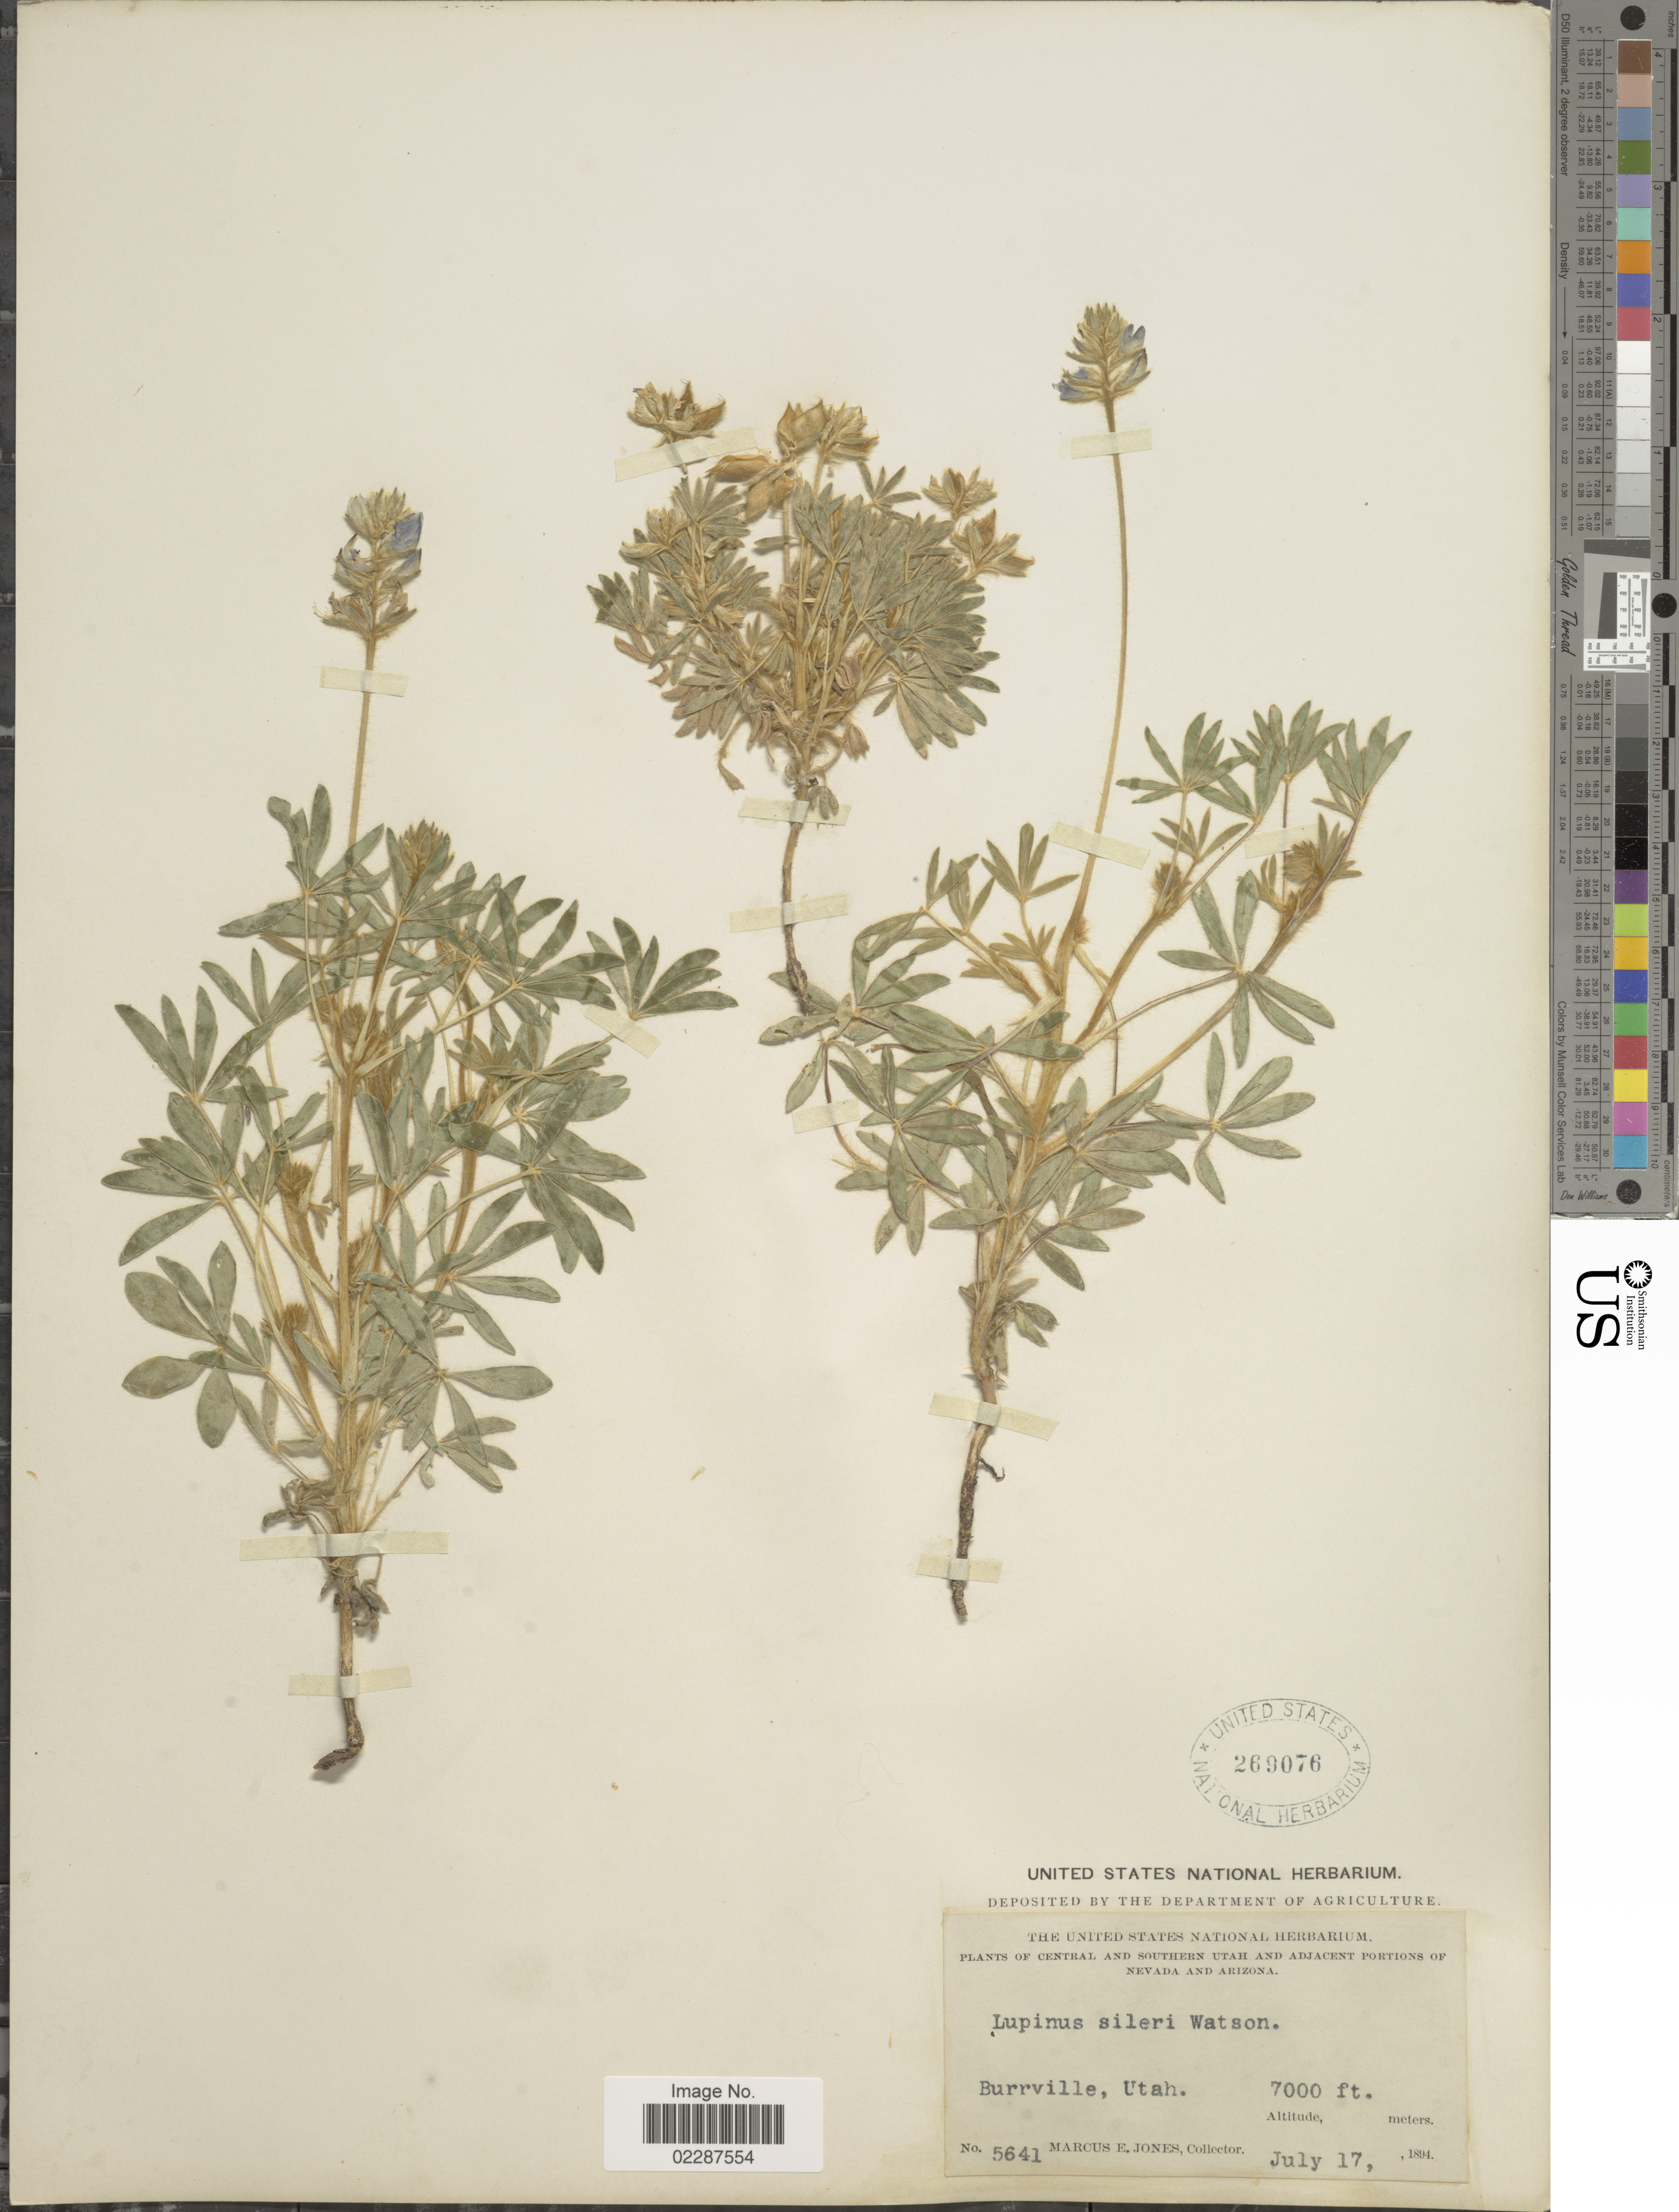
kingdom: Plantae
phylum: Tracheophyta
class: Magnoliopsida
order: Fabales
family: Fabaceae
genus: Lupinus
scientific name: Lupinus sileri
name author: S. Watson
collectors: M. E. Jones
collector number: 5641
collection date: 1894-07-17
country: United States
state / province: Utah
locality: Central and southern Utah and Adjacent portions of Nevada and Arizona, Burrville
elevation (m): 2134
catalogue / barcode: US 269076